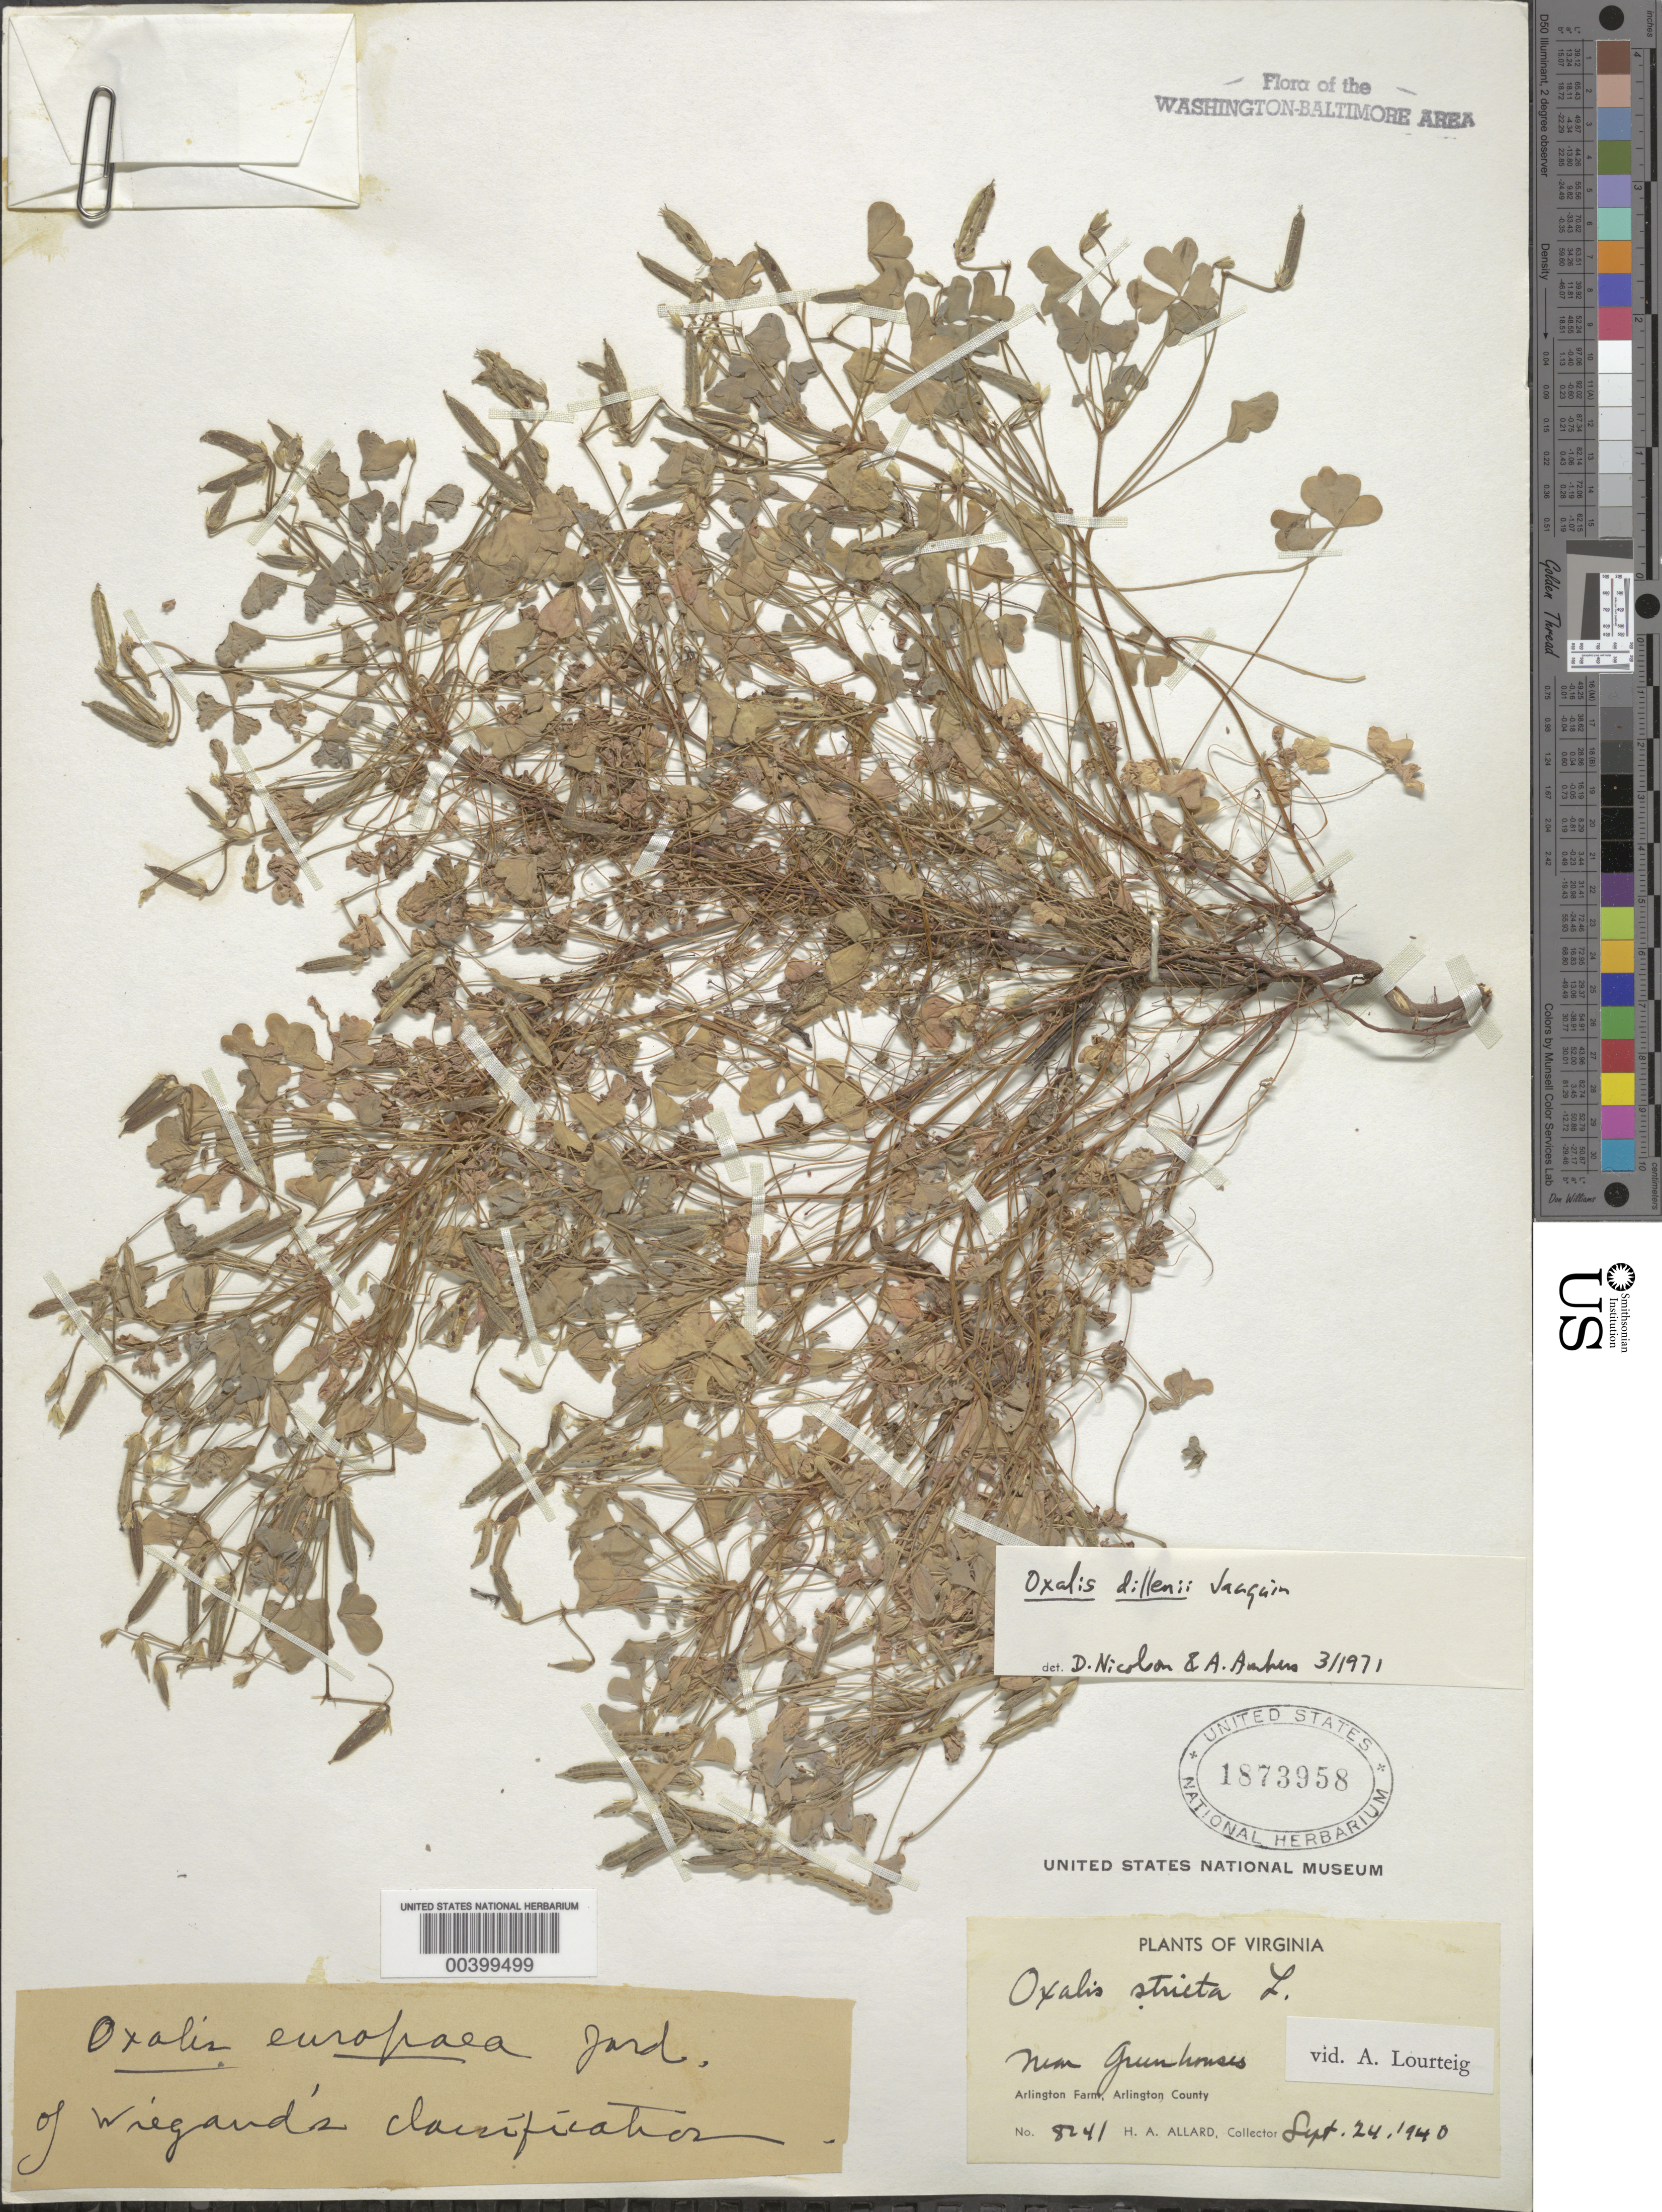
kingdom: Plantae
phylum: Tracheophyta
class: Magnoliopsida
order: Oxalidales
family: Oxalidaceae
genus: Oxalis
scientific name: Oxalis stricta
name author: L.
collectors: H. A. Allard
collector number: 8241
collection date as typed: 24 Sep 1940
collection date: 1940-09-24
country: United States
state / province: Virginia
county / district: Arlington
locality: Arlington Farm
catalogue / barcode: US 1873958